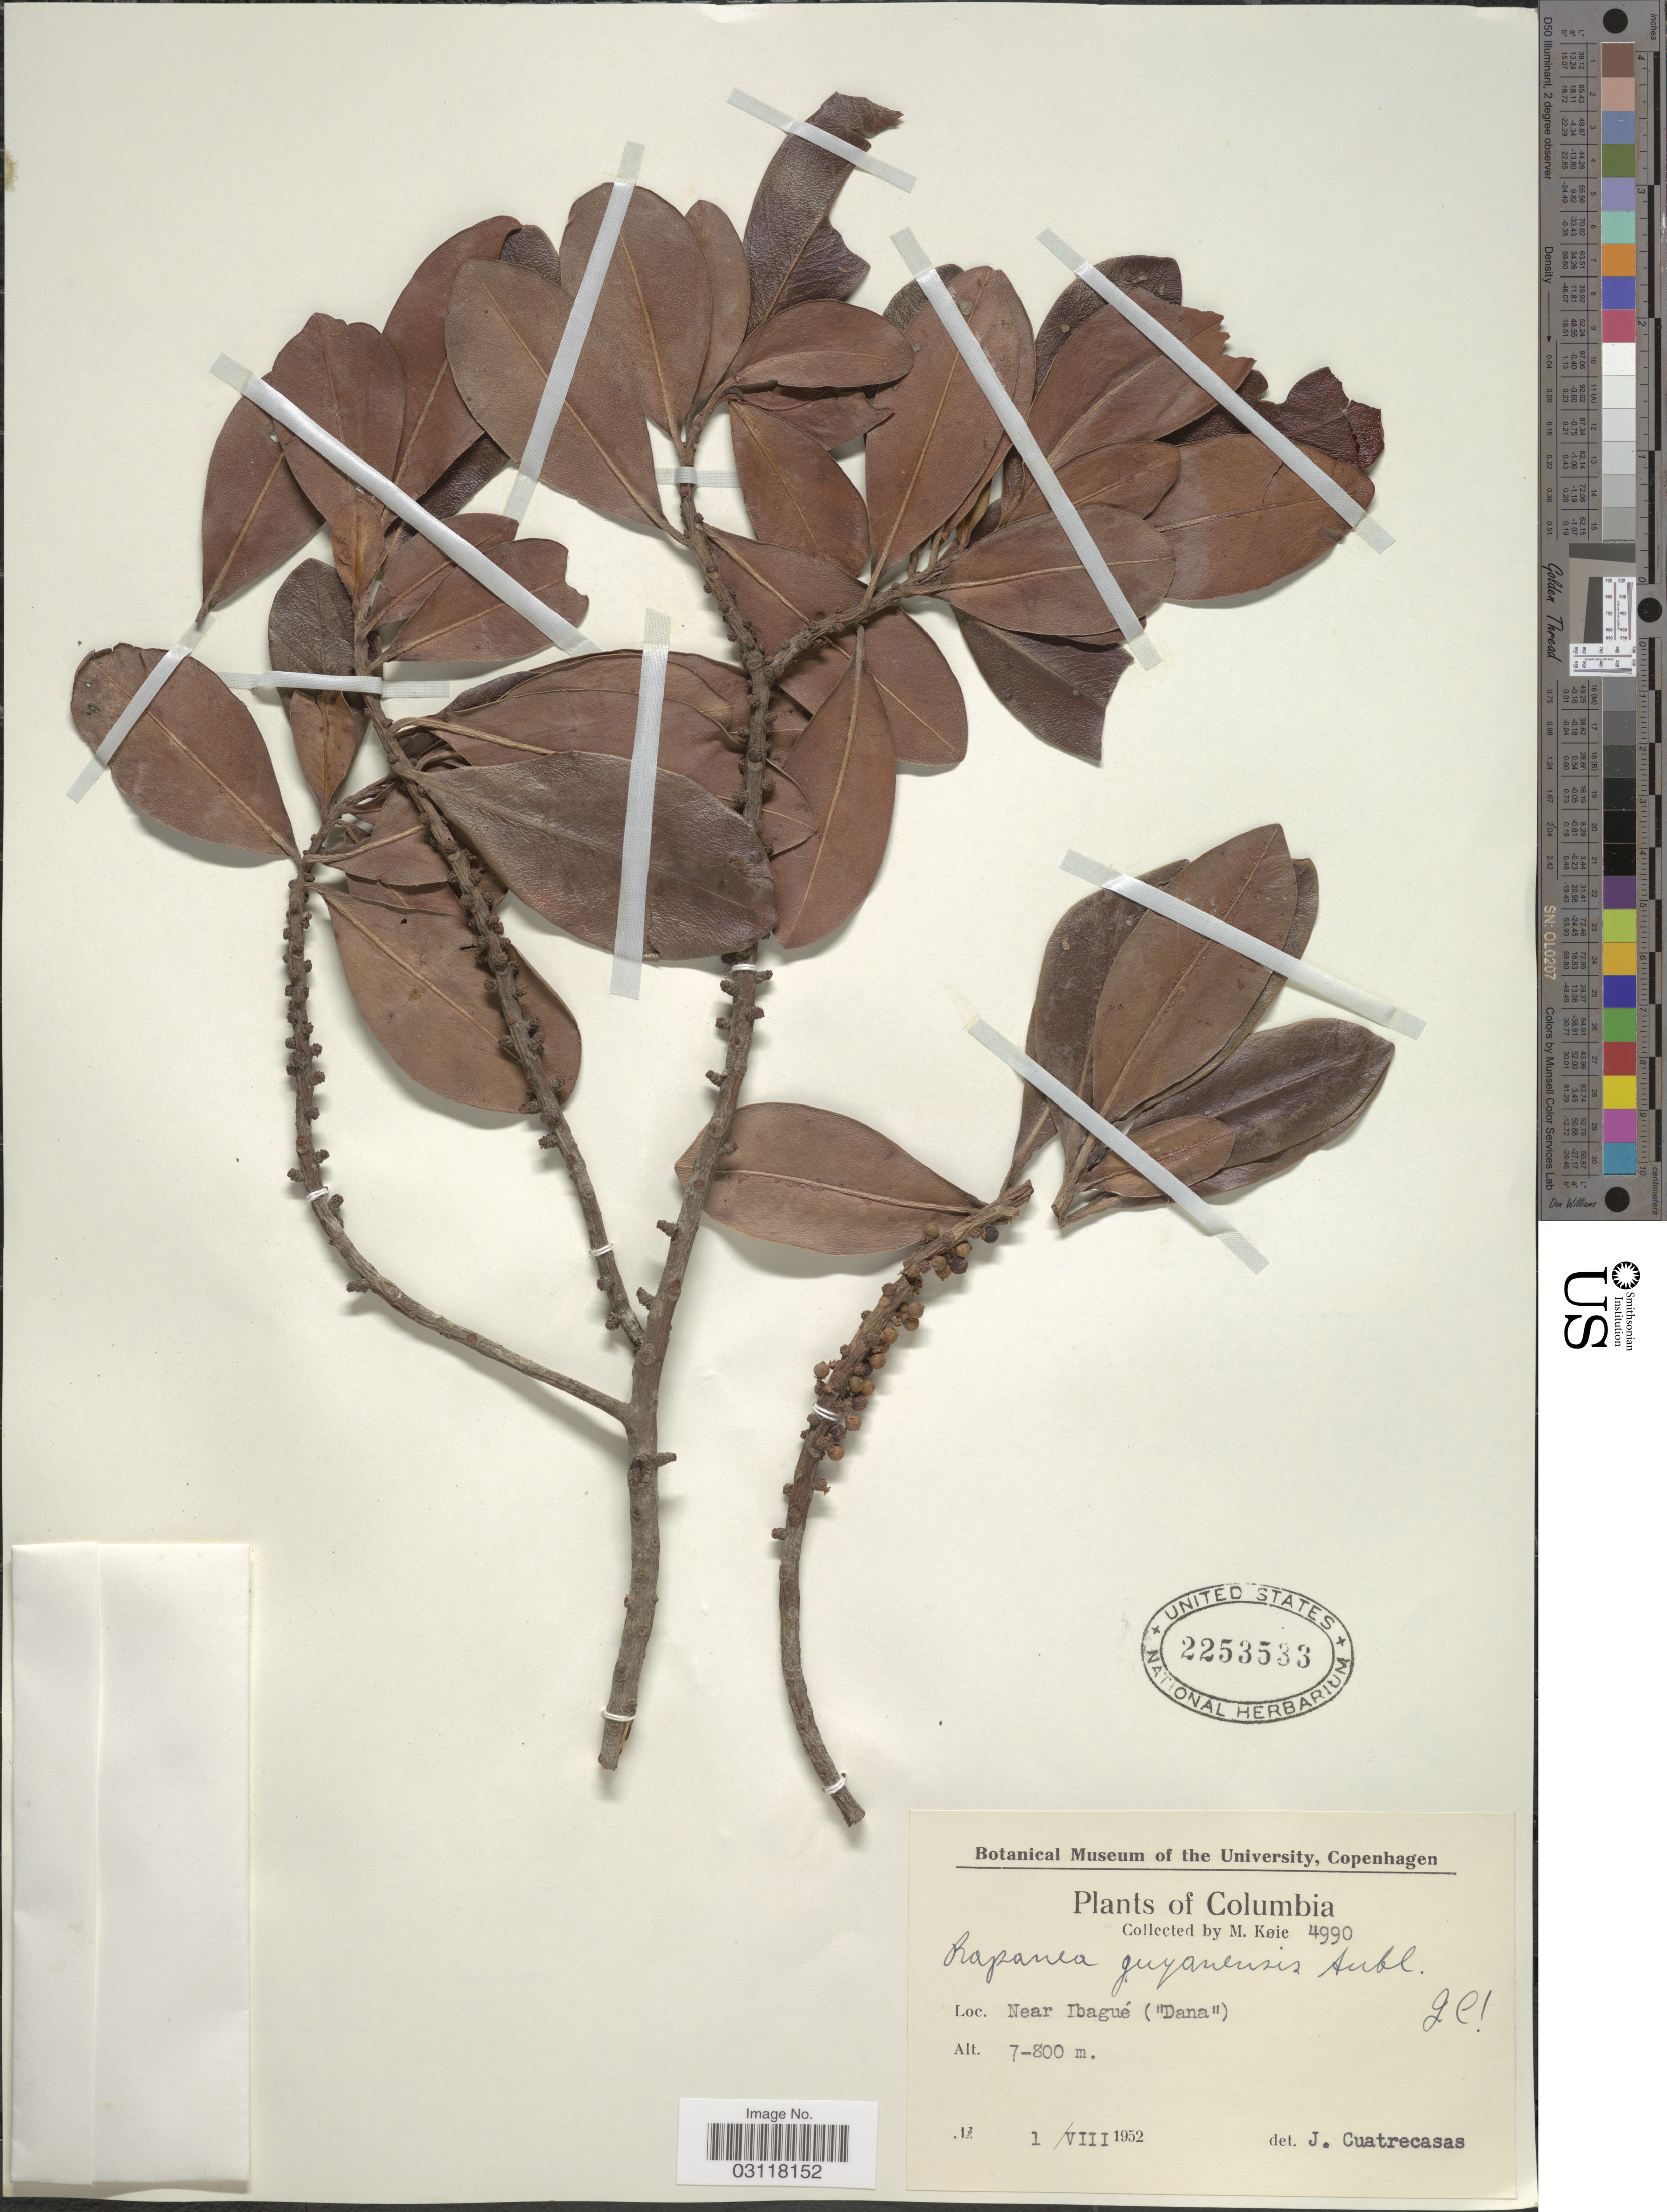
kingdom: Plantae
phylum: Tracheophyta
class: Magnoliopsida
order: Ericales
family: Primulaceae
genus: Rapanea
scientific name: Rapanea guianensis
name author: Aubl.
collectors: M. Köie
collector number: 4990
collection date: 1952-08-01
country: Colombia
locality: Near Ibagué ("Dana").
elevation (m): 700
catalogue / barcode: US 2253533